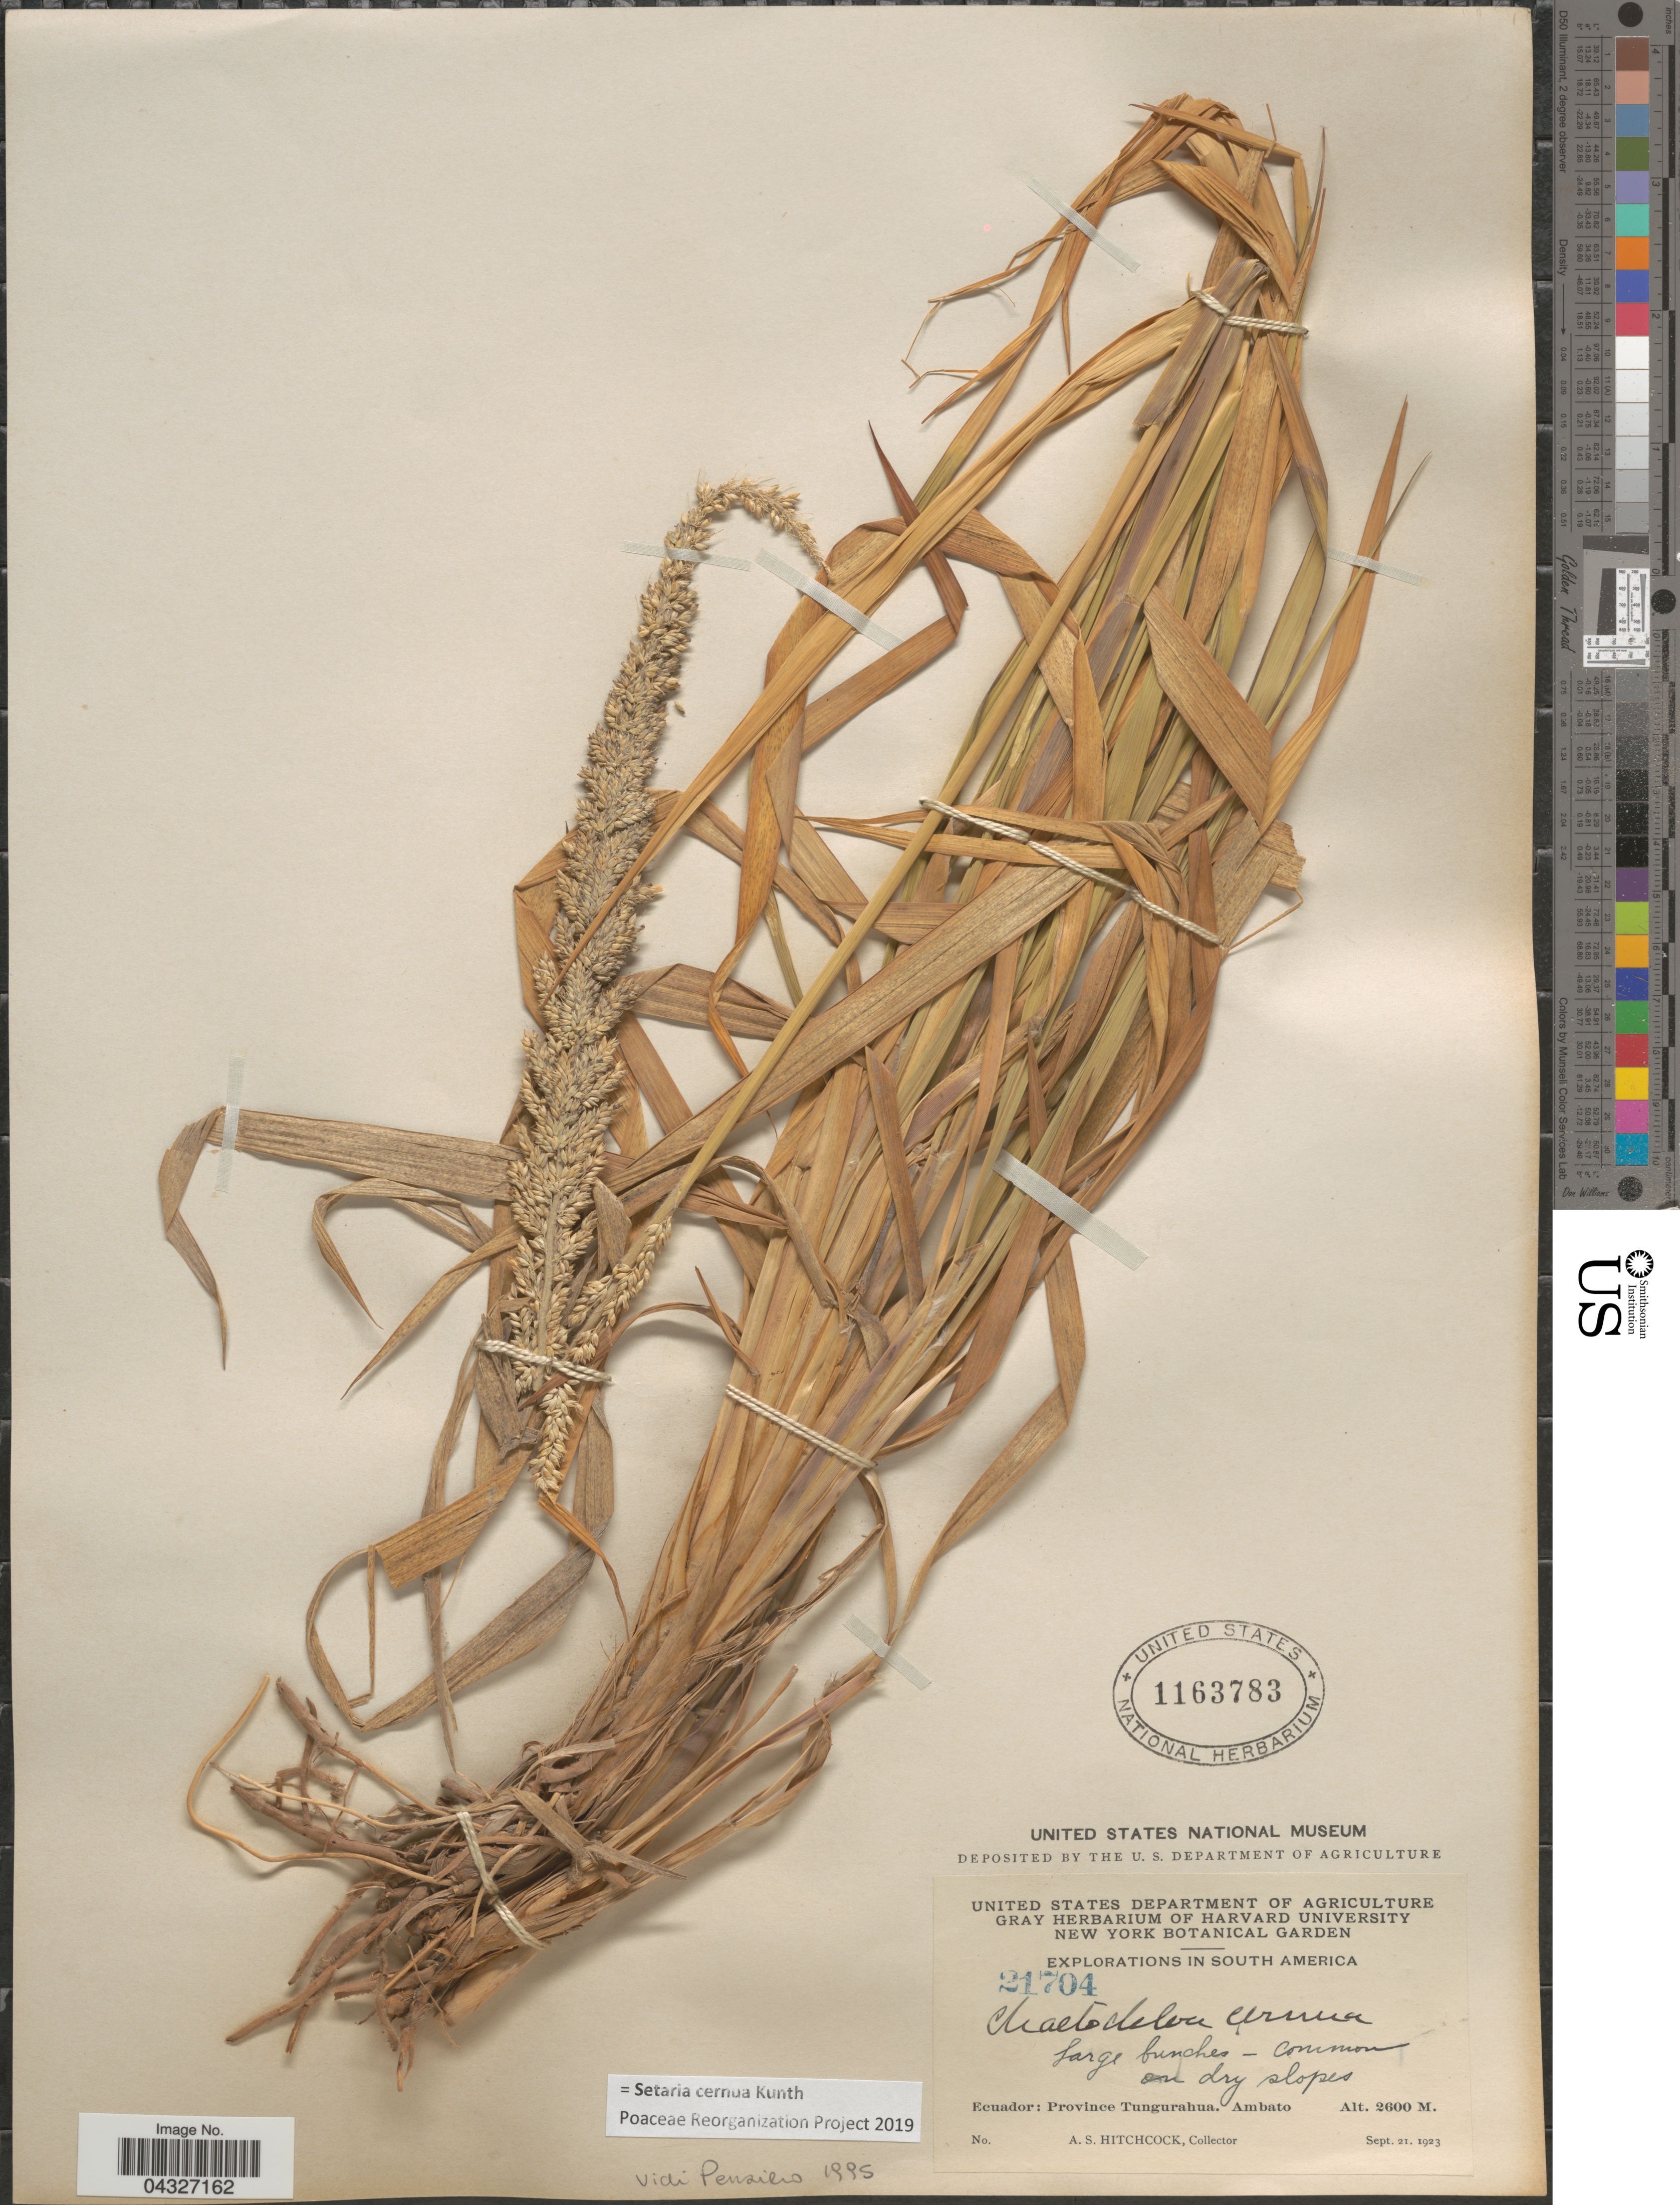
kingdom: Plantae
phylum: Tracheophyta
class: Liliopsida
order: Poales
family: Poaceae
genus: Setaria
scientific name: Setaria cernua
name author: Kunth in Humb.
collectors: A. S. Hitchcock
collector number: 21704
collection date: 1923-09-21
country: Ecuador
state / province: Tungurahua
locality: Explorations in South America. On dry slopes. Ambato.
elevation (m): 2600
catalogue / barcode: US 1163783